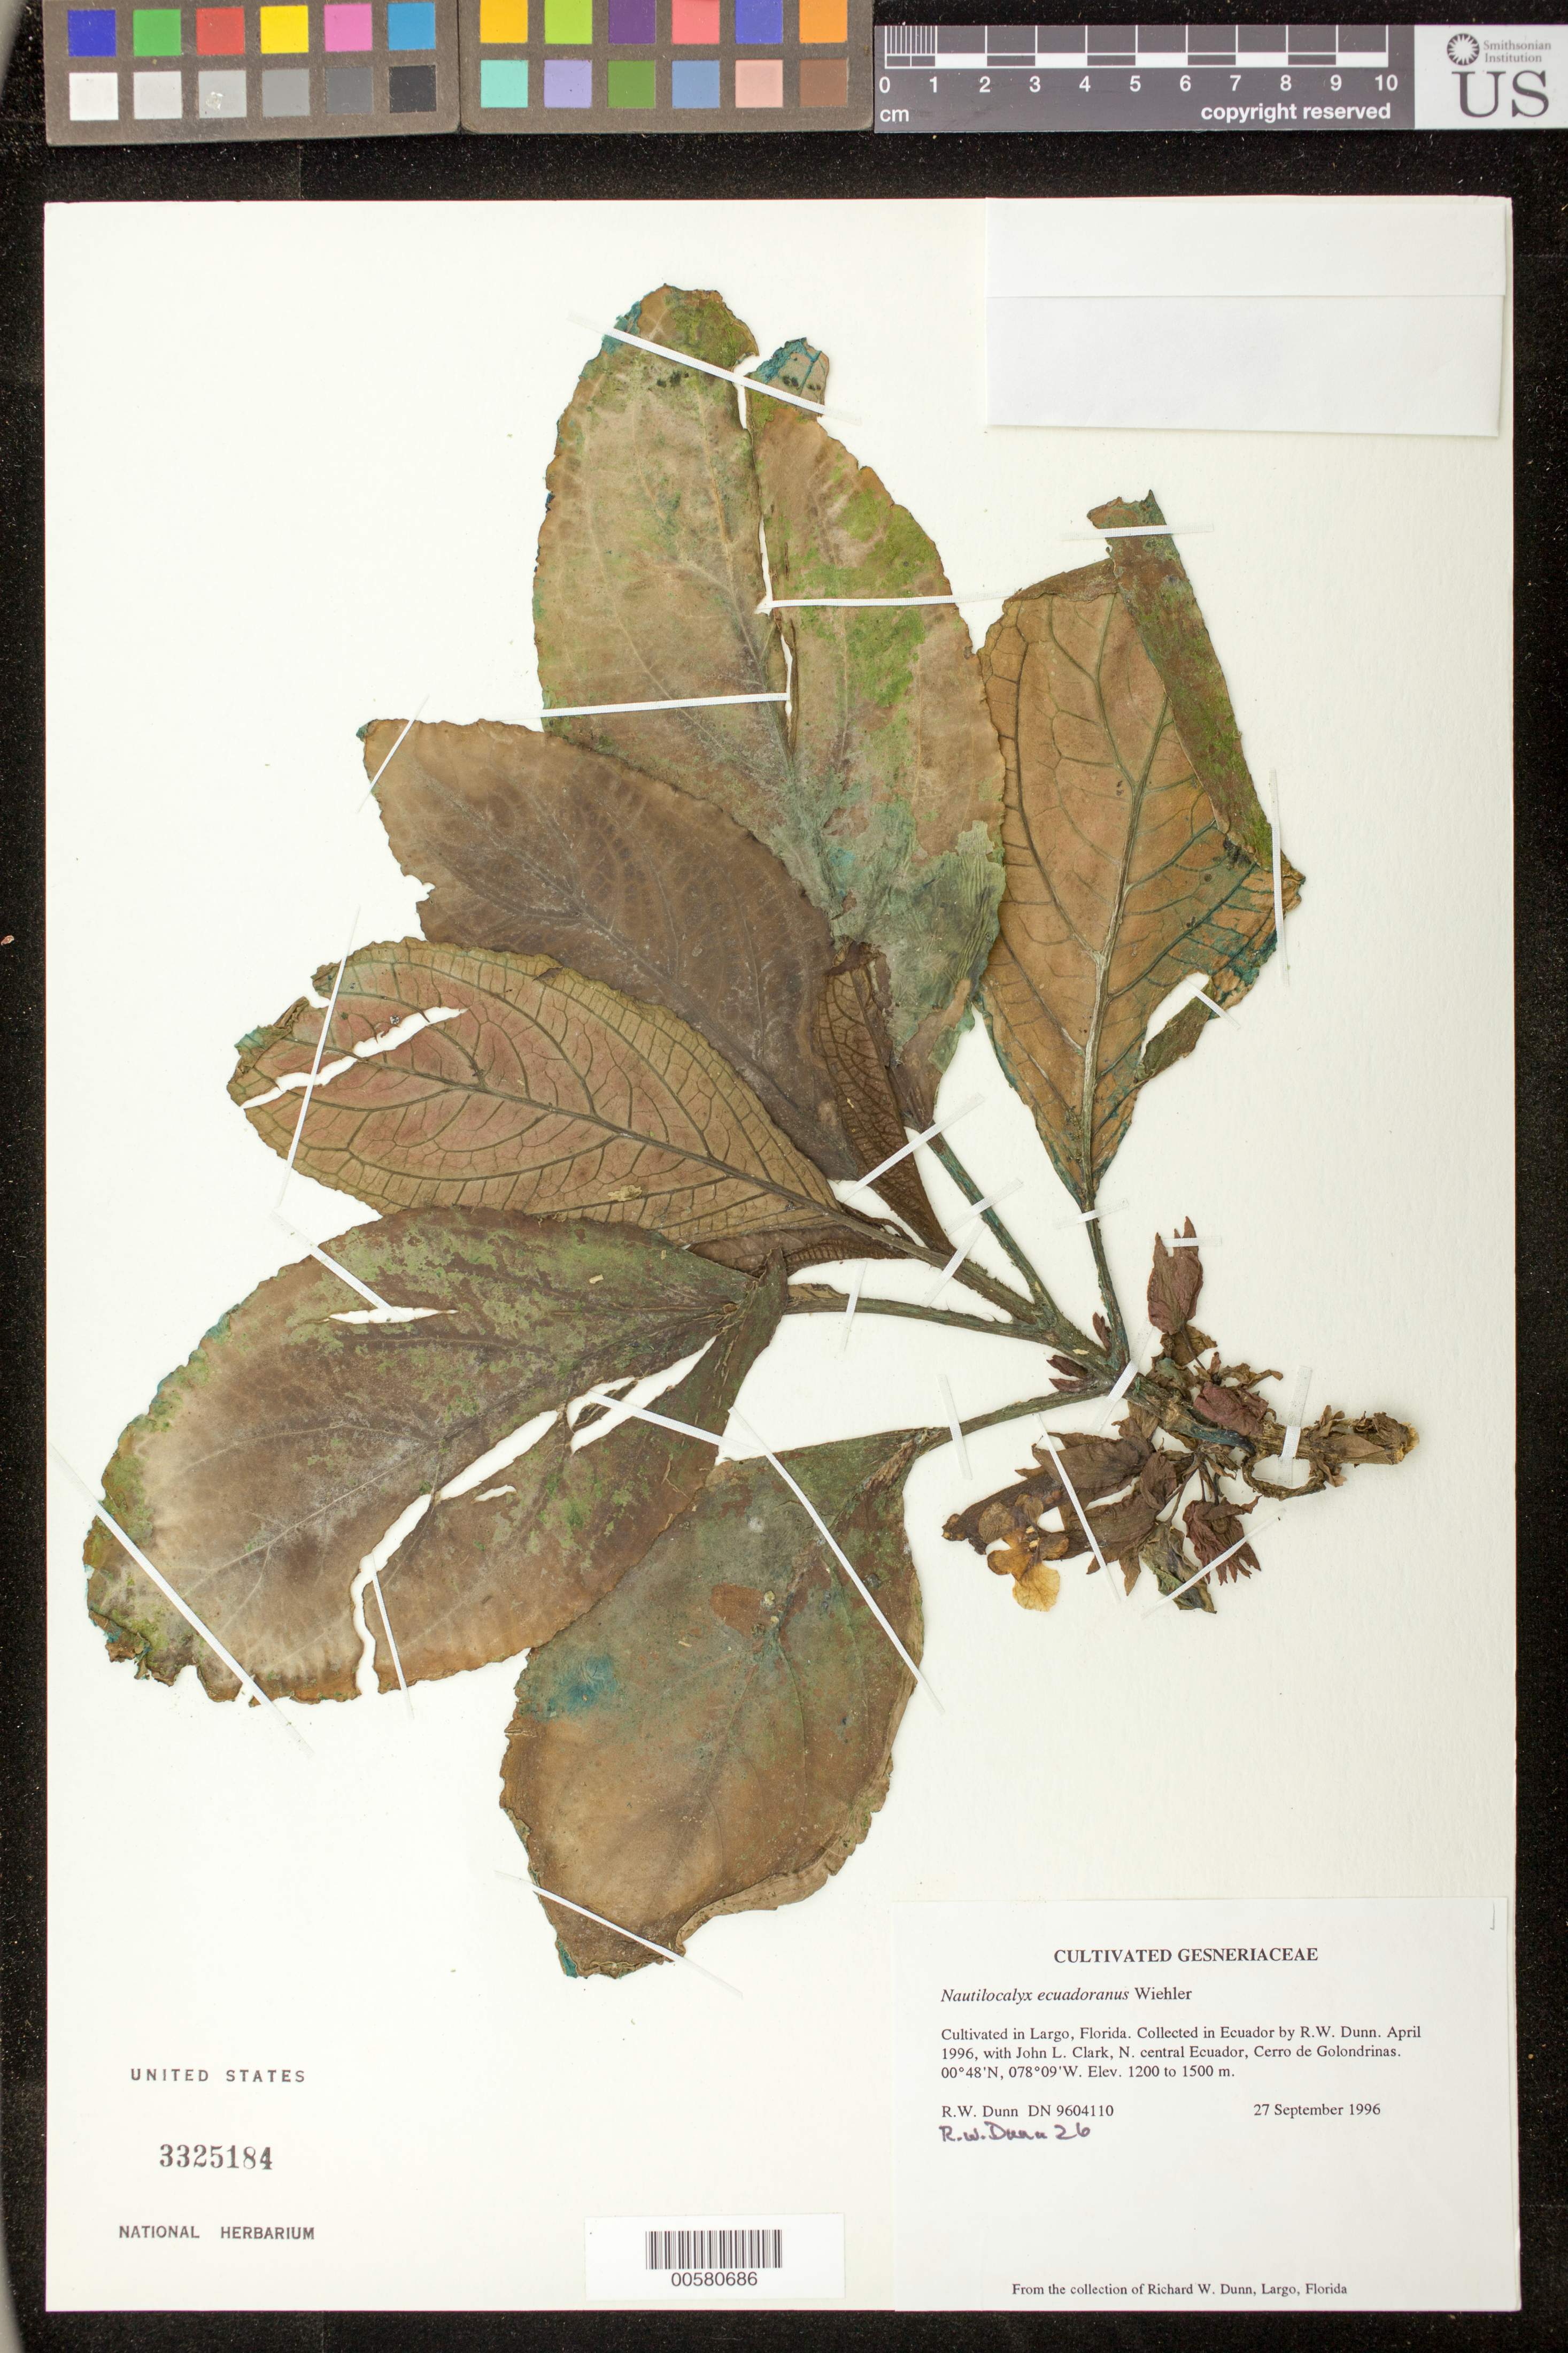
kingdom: Plantae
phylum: Tracheophyta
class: Magnoliopsida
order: Lamiales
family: Gesneriaceae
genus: Nautilocalyx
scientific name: Nautilocalyx ecuadoranus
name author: Wiehler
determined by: Skog, Laurence E.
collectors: R. Dunn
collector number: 26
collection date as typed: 27 Sep 1996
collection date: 1996-09-27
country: Ecuador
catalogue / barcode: US 3325184